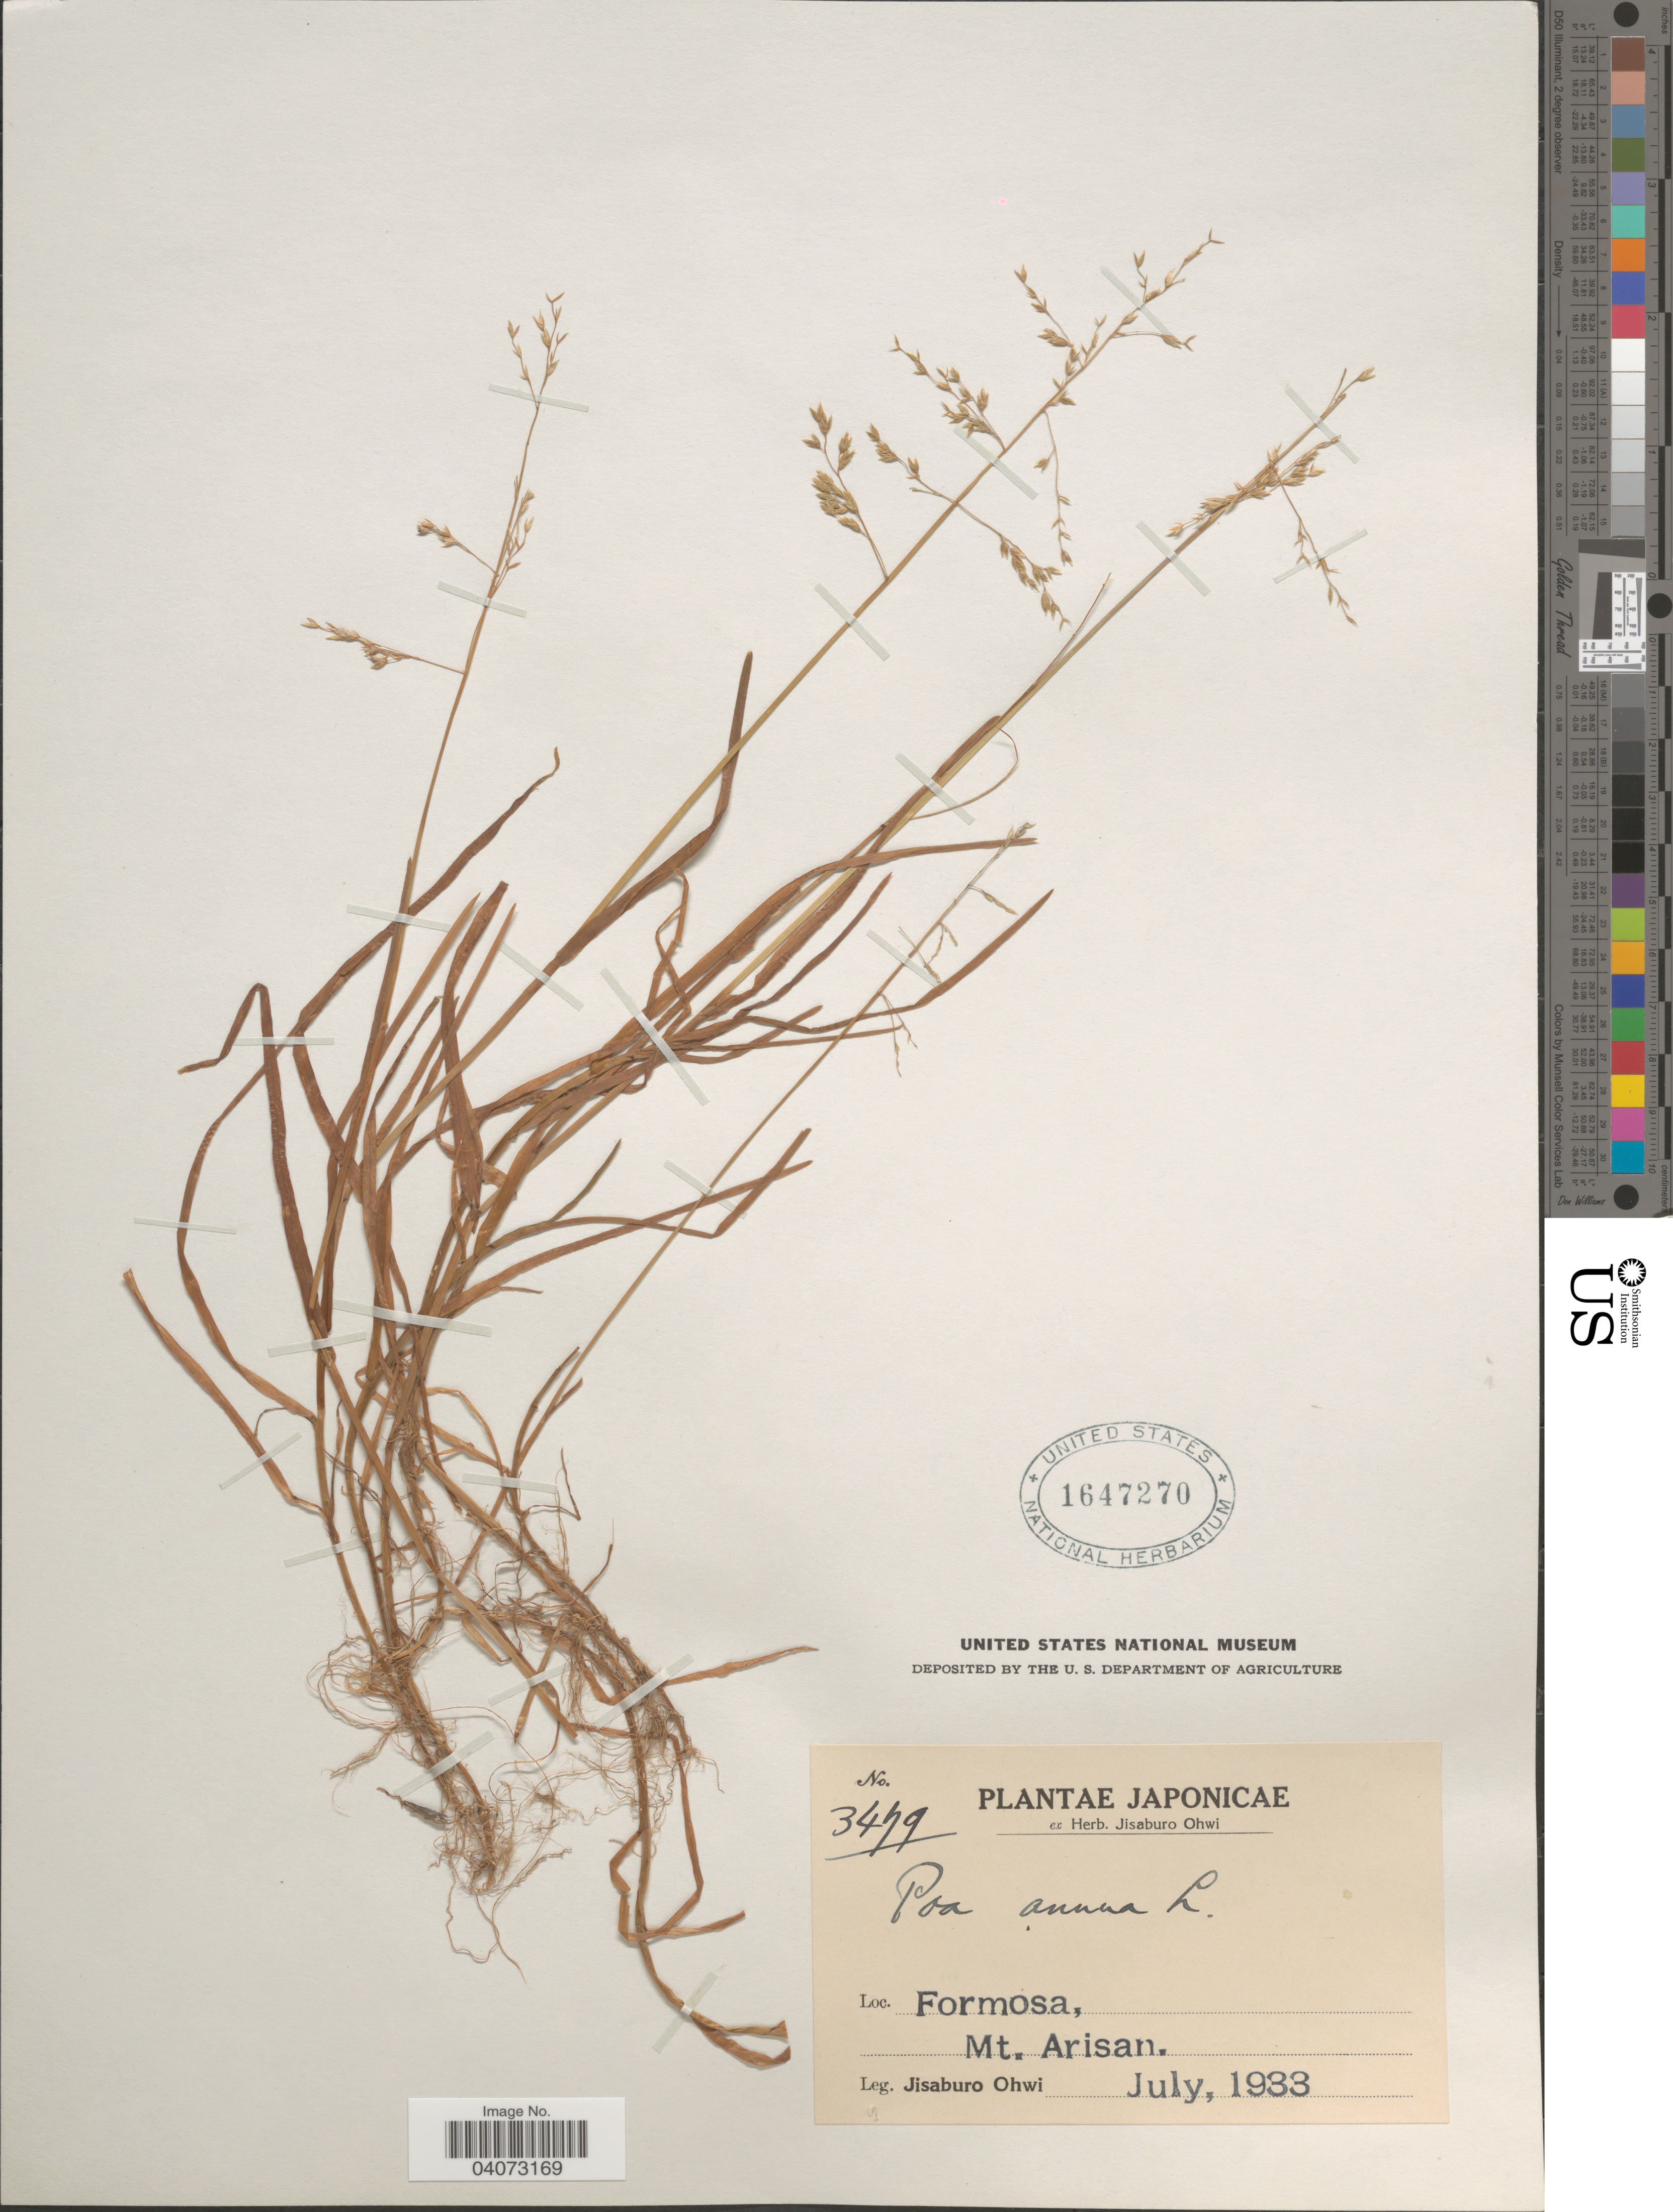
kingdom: Plantae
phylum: Tracheophyta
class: Liliopsida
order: Poales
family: Poaceae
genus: Poa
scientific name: Poa annua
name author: L.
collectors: J. Ohwi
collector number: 3479*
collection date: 1933-07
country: Taiwan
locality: Formosa, Mt. Arisan.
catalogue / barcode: US 1647270